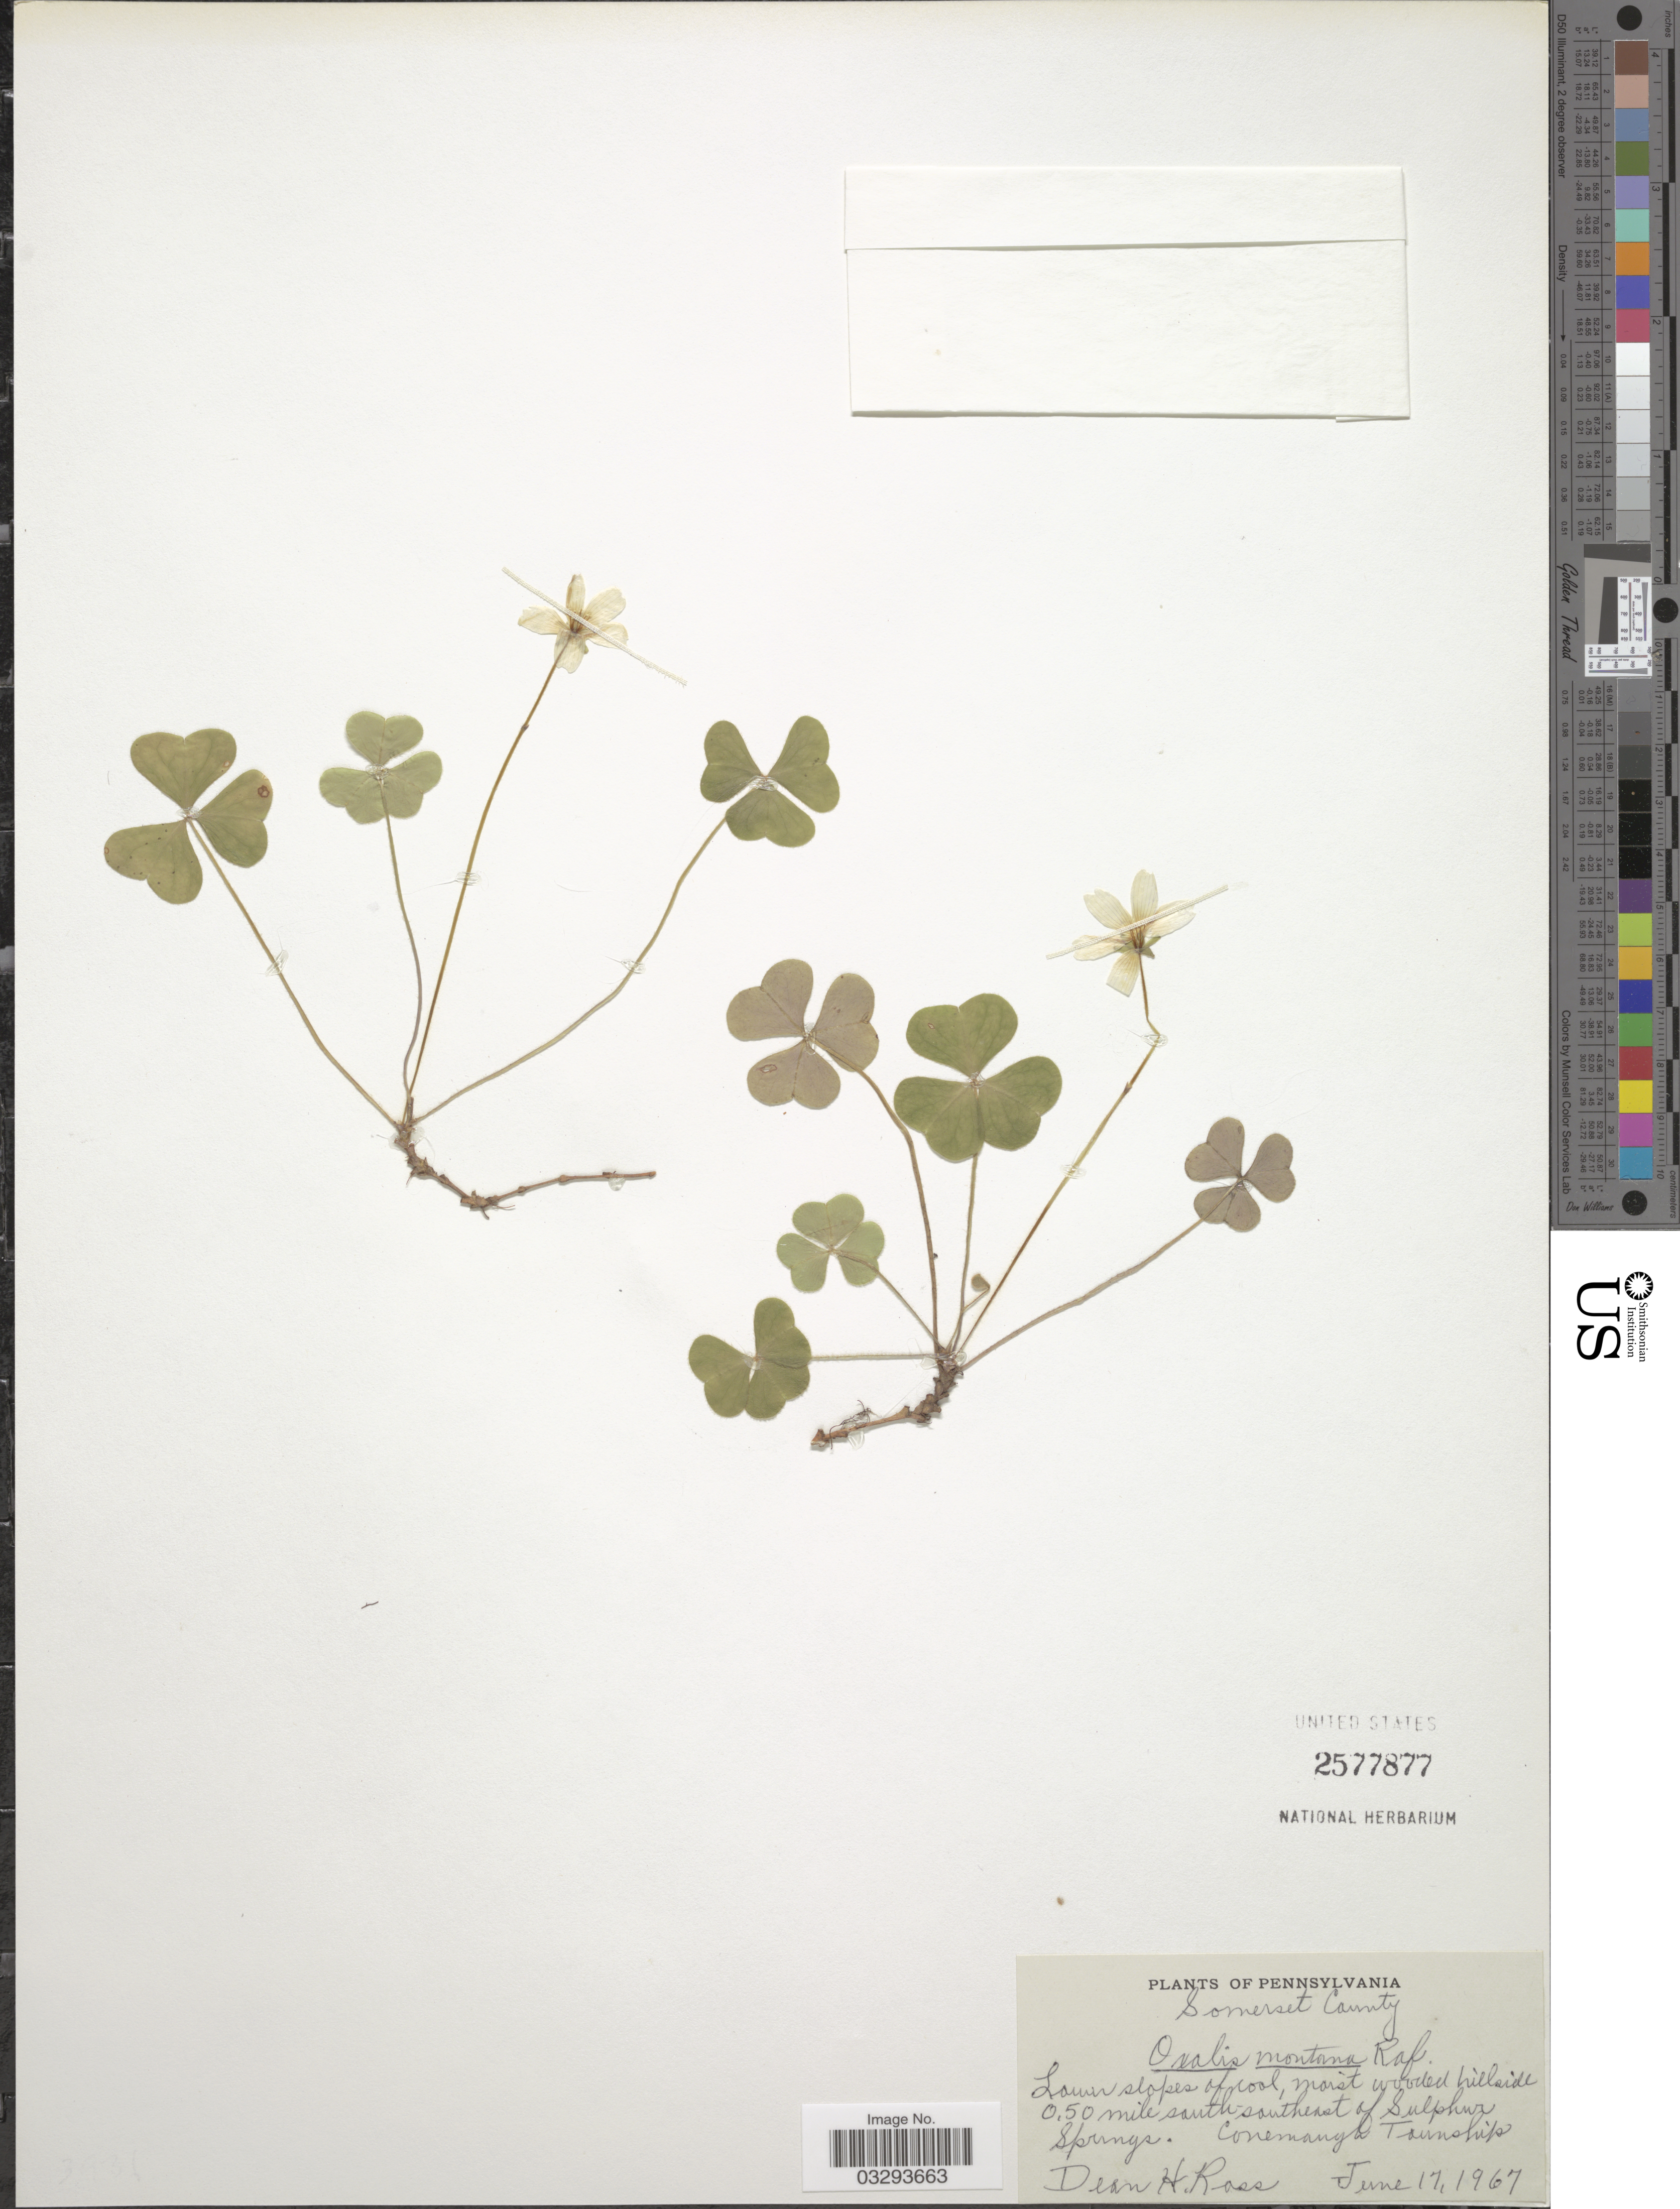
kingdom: Plantae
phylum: Tracheophyta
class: Magnoliopsida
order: Oxalidales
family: Oxalidaceae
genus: Oxalis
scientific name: Oxalis montana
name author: Raf.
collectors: D. Ross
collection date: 1967-06-17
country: United States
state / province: Pennsylvania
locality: Somerset County. 0.50 mile south-southeast of Sulphur Springs. Conemaugh Township.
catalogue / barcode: US 2577877